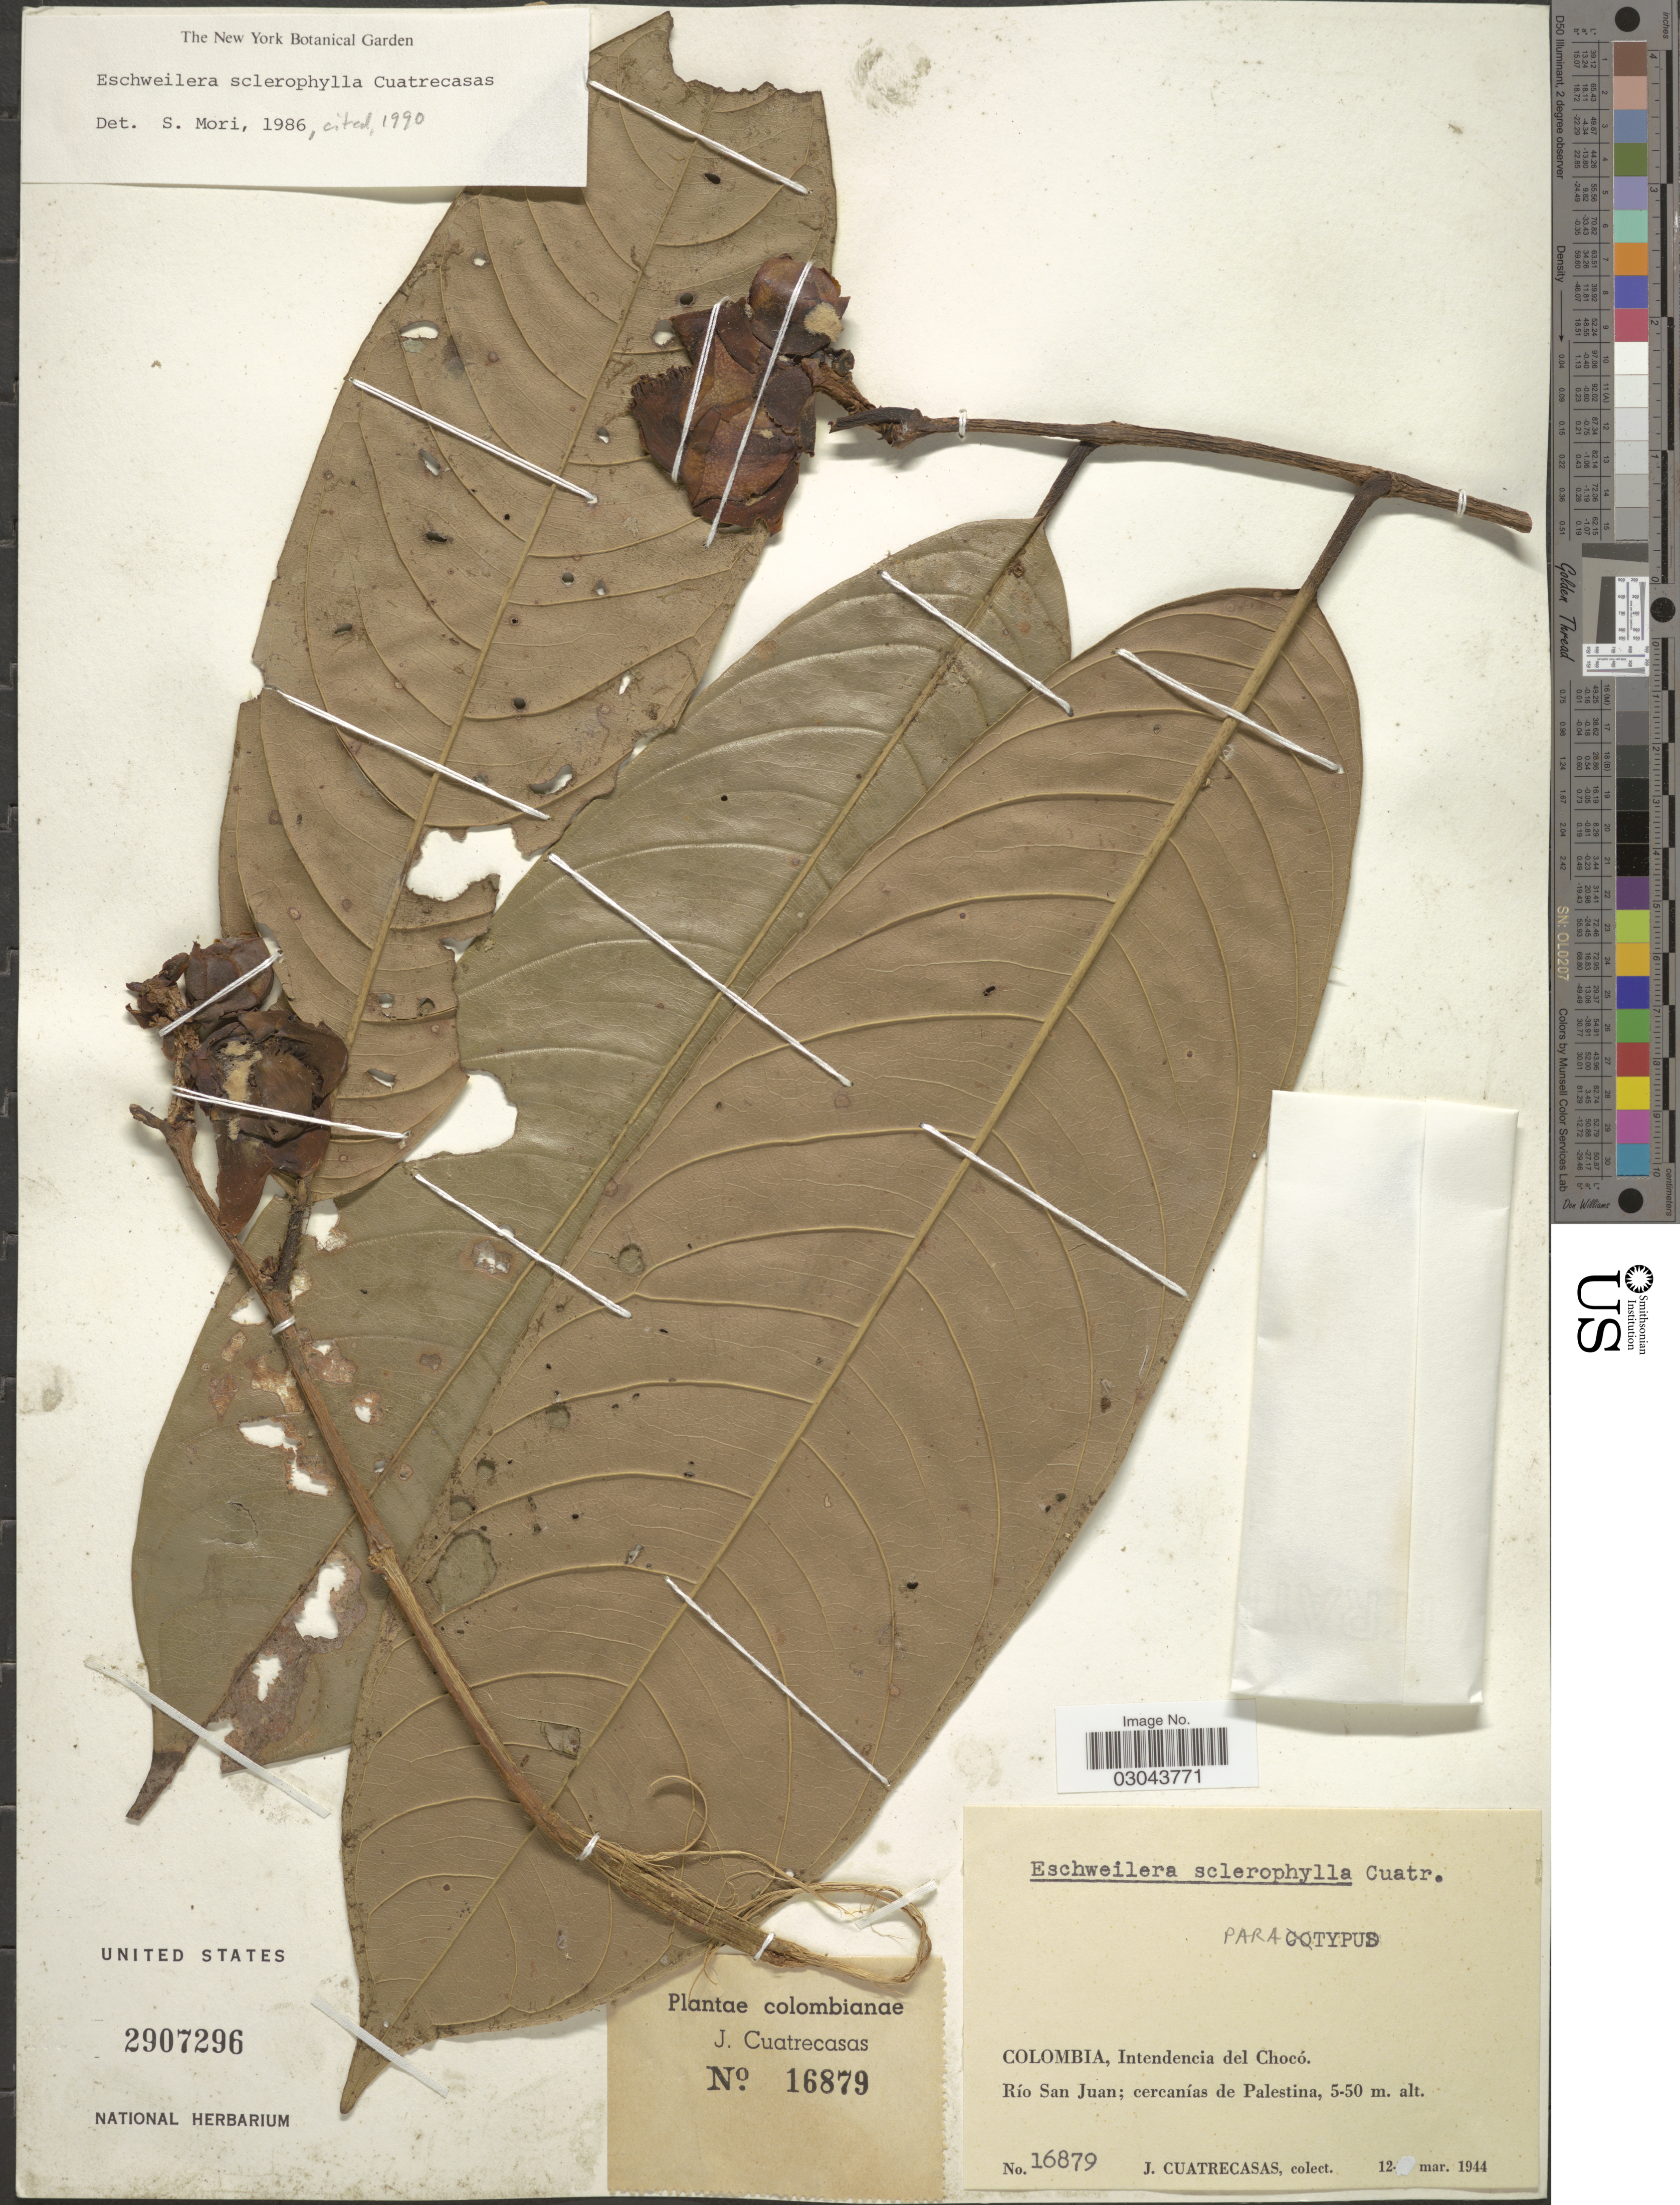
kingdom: Plantae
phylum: Tracheophyta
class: Magnoliopsida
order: Ericales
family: Lecythidaceae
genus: Eschweilera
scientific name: Eschweilera sclerophylla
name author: Cuatrec.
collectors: J. Cuatrecasas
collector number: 16879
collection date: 1944-03-12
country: Colombia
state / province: Chocó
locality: Intendencia del Chocó. Río San Juan; cercanías de Palestina.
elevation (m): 5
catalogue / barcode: US 2907296